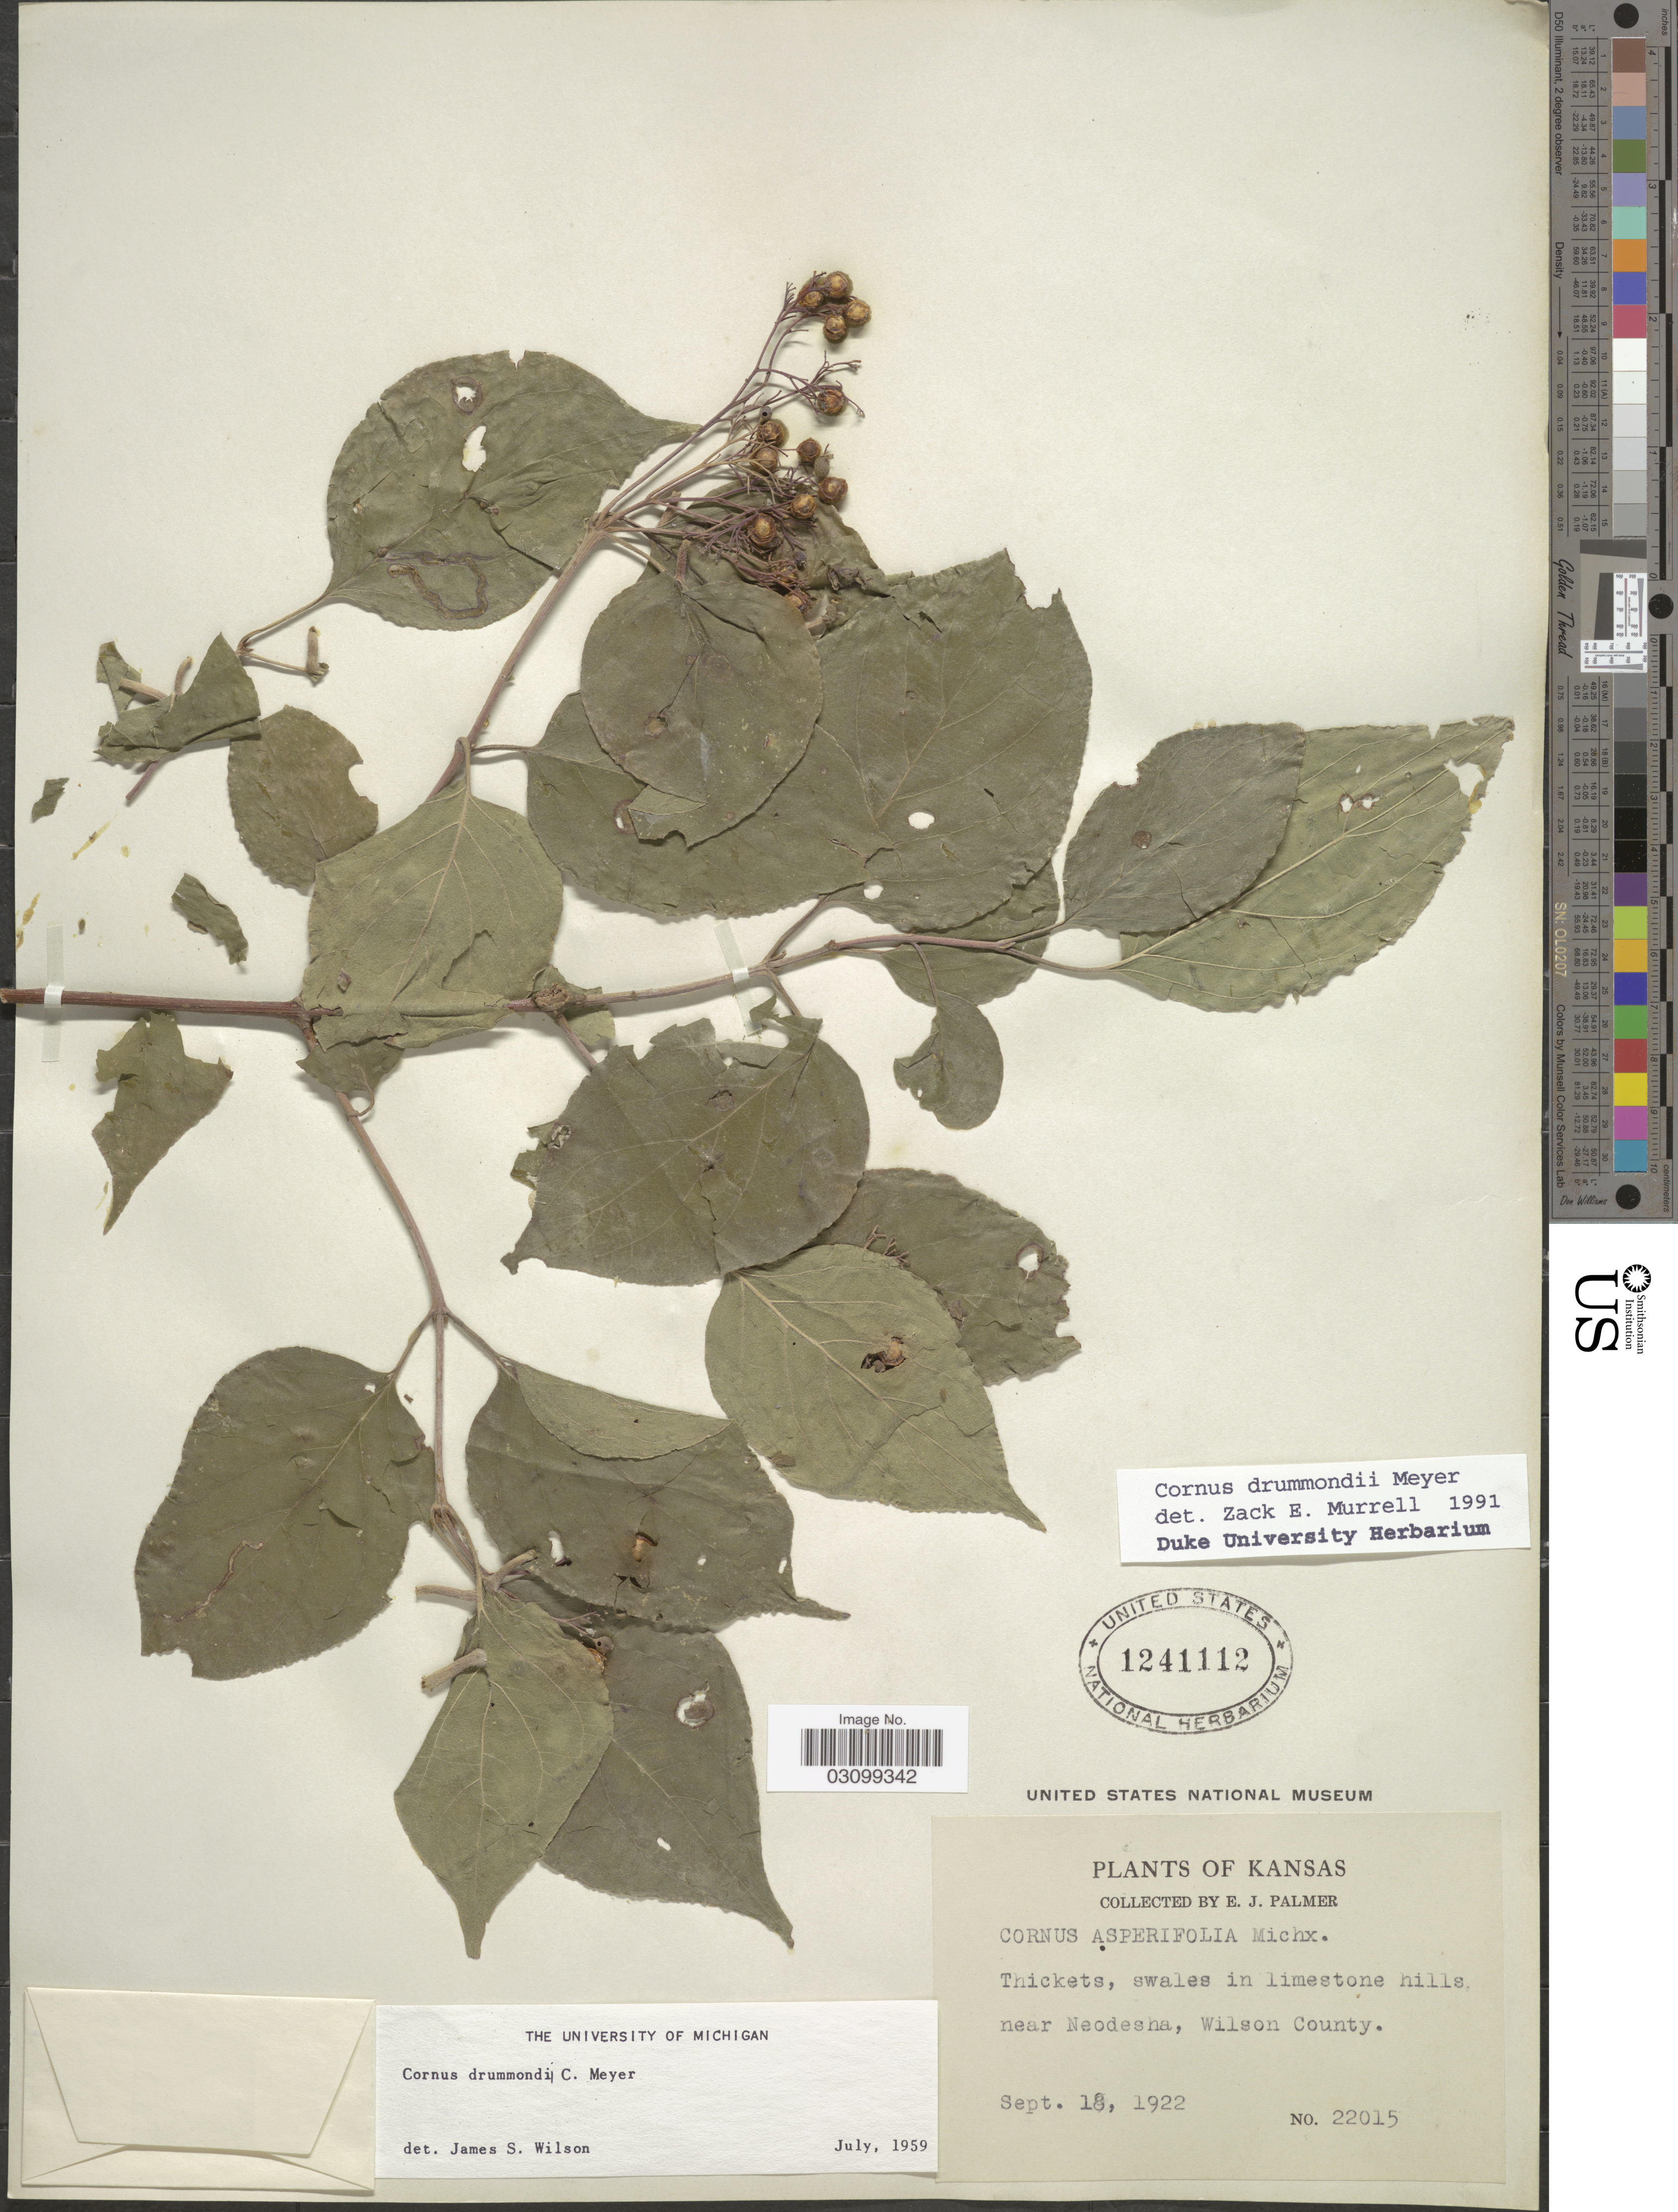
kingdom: Plantae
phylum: Tracheophyta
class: Magnoliopsida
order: Cornales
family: Cornaceae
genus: Cornus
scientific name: Cornus drummondii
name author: C.A. Mey.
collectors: E. J. Palmer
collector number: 22015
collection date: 1922-09-18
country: United States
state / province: Kansas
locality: Thickets, swales in limestone hills near Neodesha, Wilson County.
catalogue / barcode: US 1241112